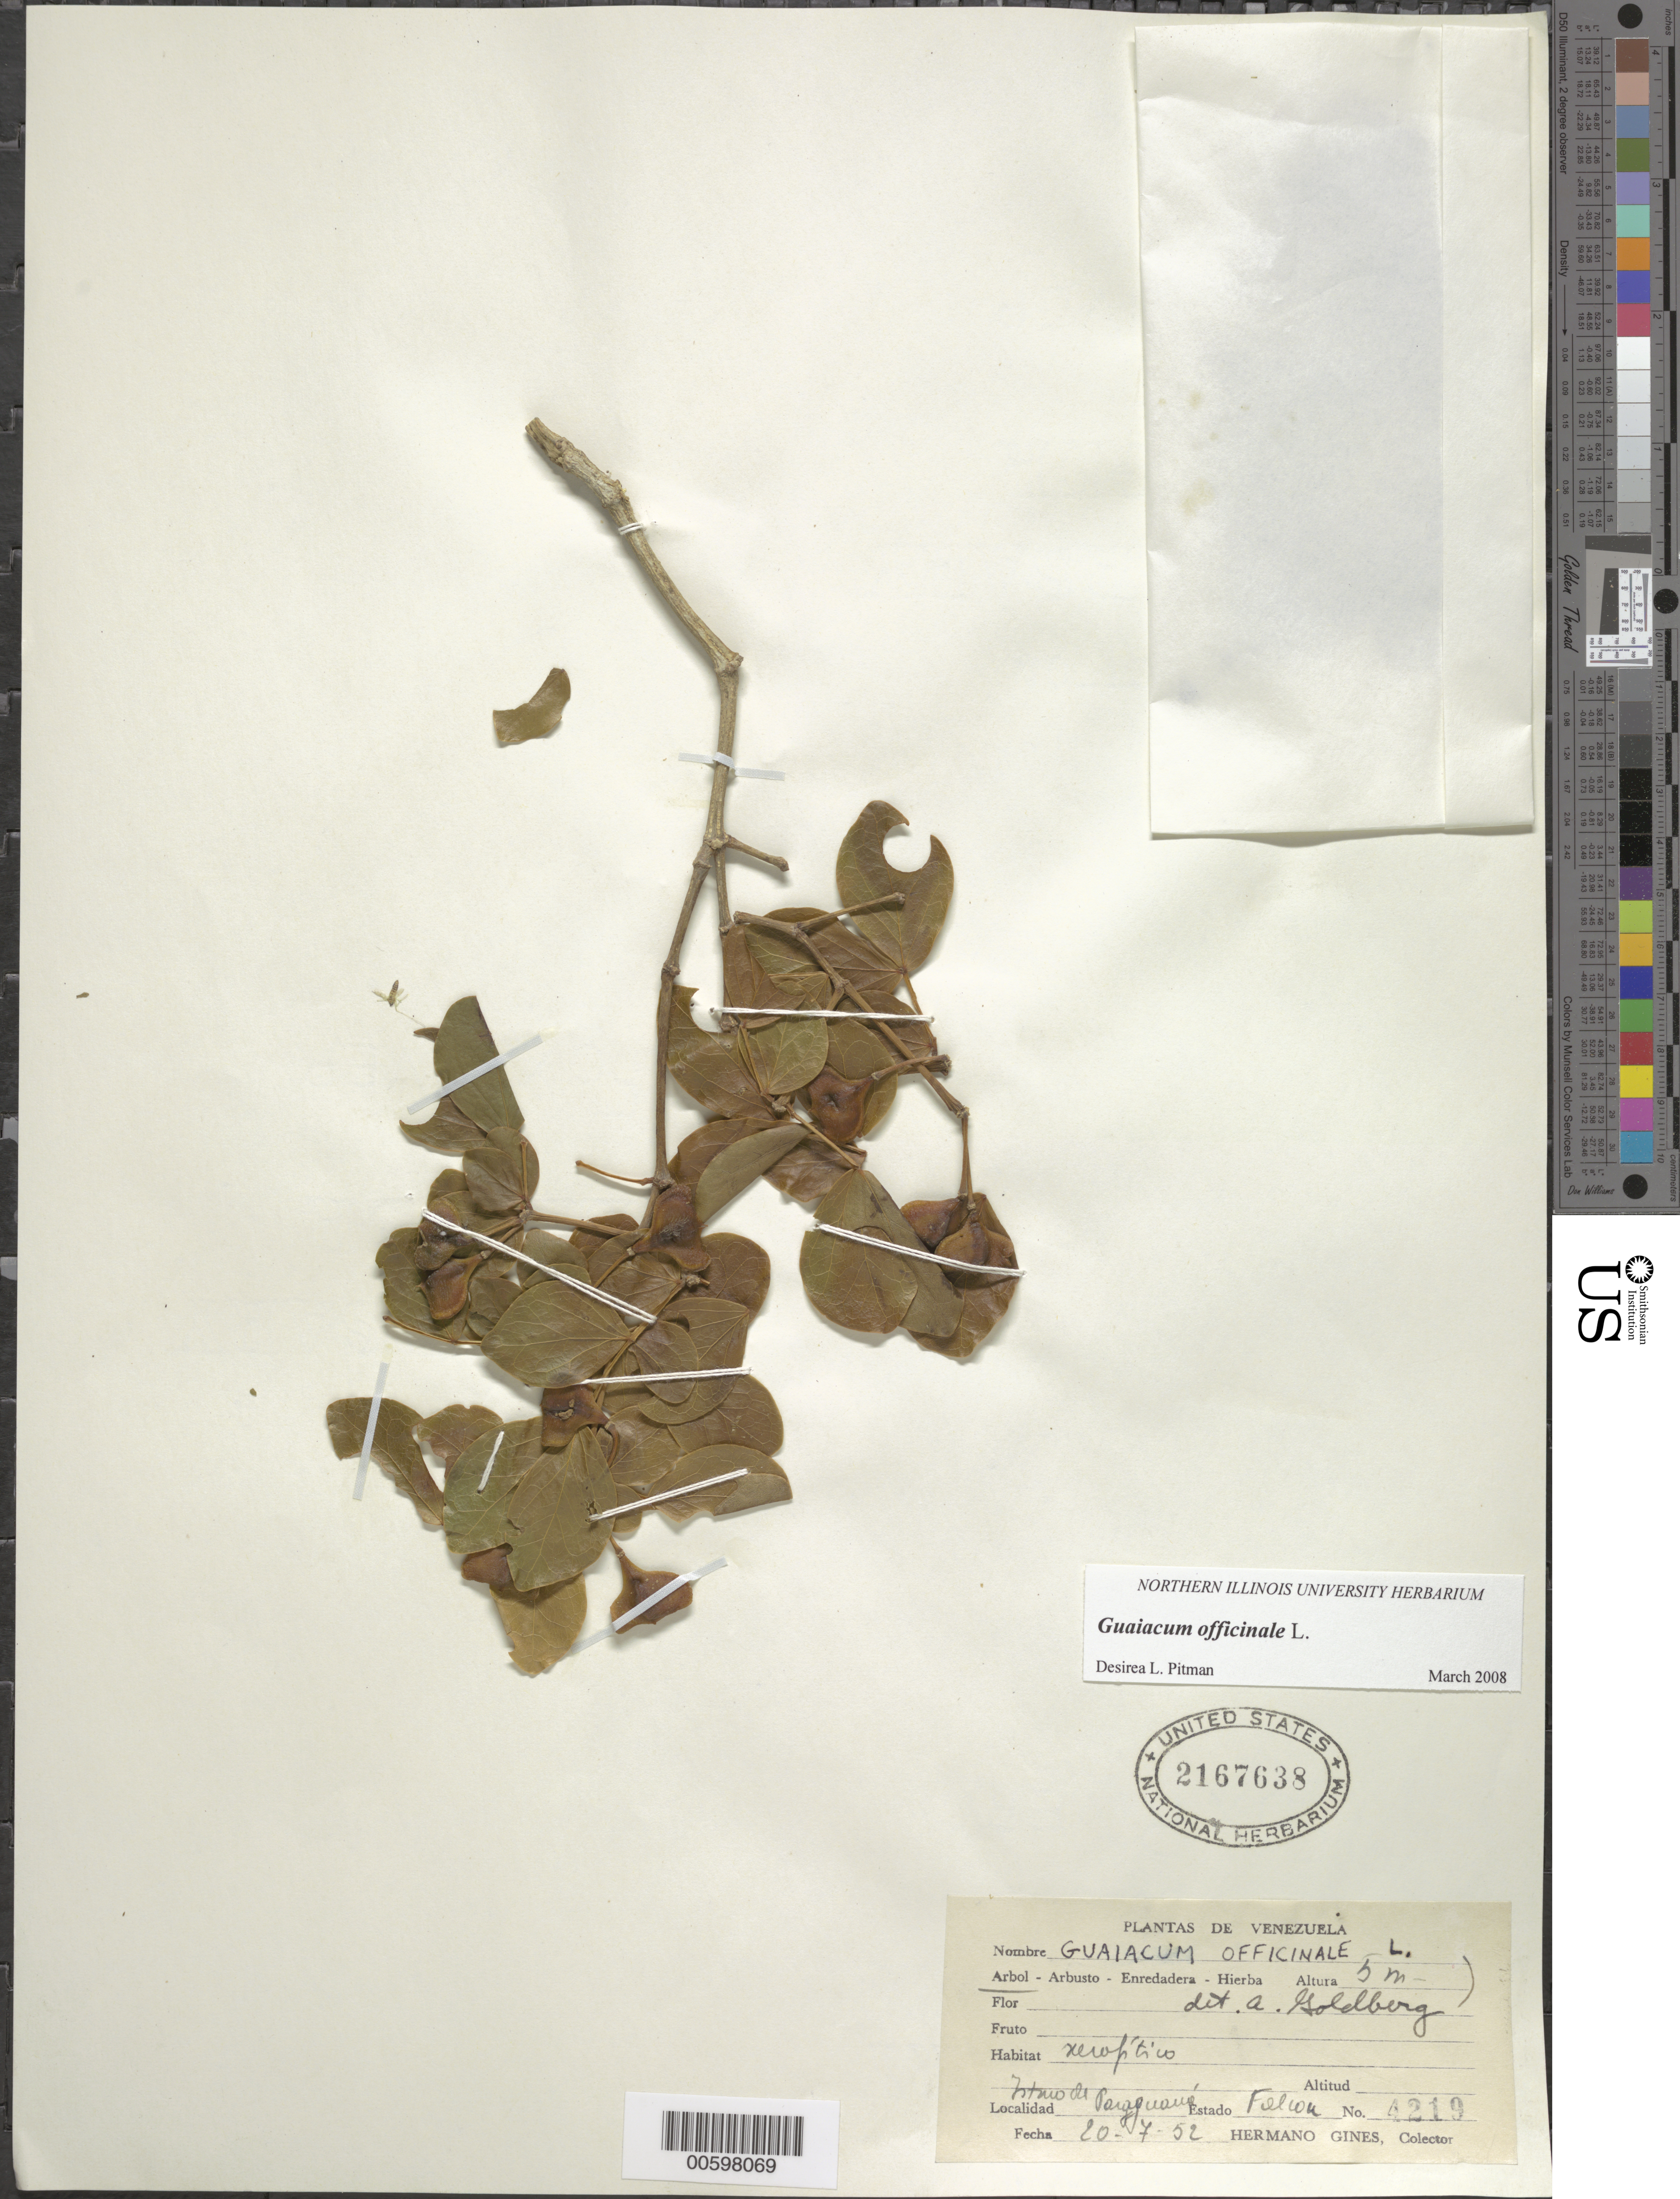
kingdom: Plantae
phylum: Tracheophyta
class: Magnoliopsida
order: Zygophyllales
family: Zygophyllaceae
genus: Guaiacum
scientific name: Guaiacum officinale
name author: L.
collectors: Bro. Gines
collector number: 4219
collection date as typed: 20 Jul 1952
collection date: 1952-07-20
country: Venezuela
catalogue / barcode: US 2167638